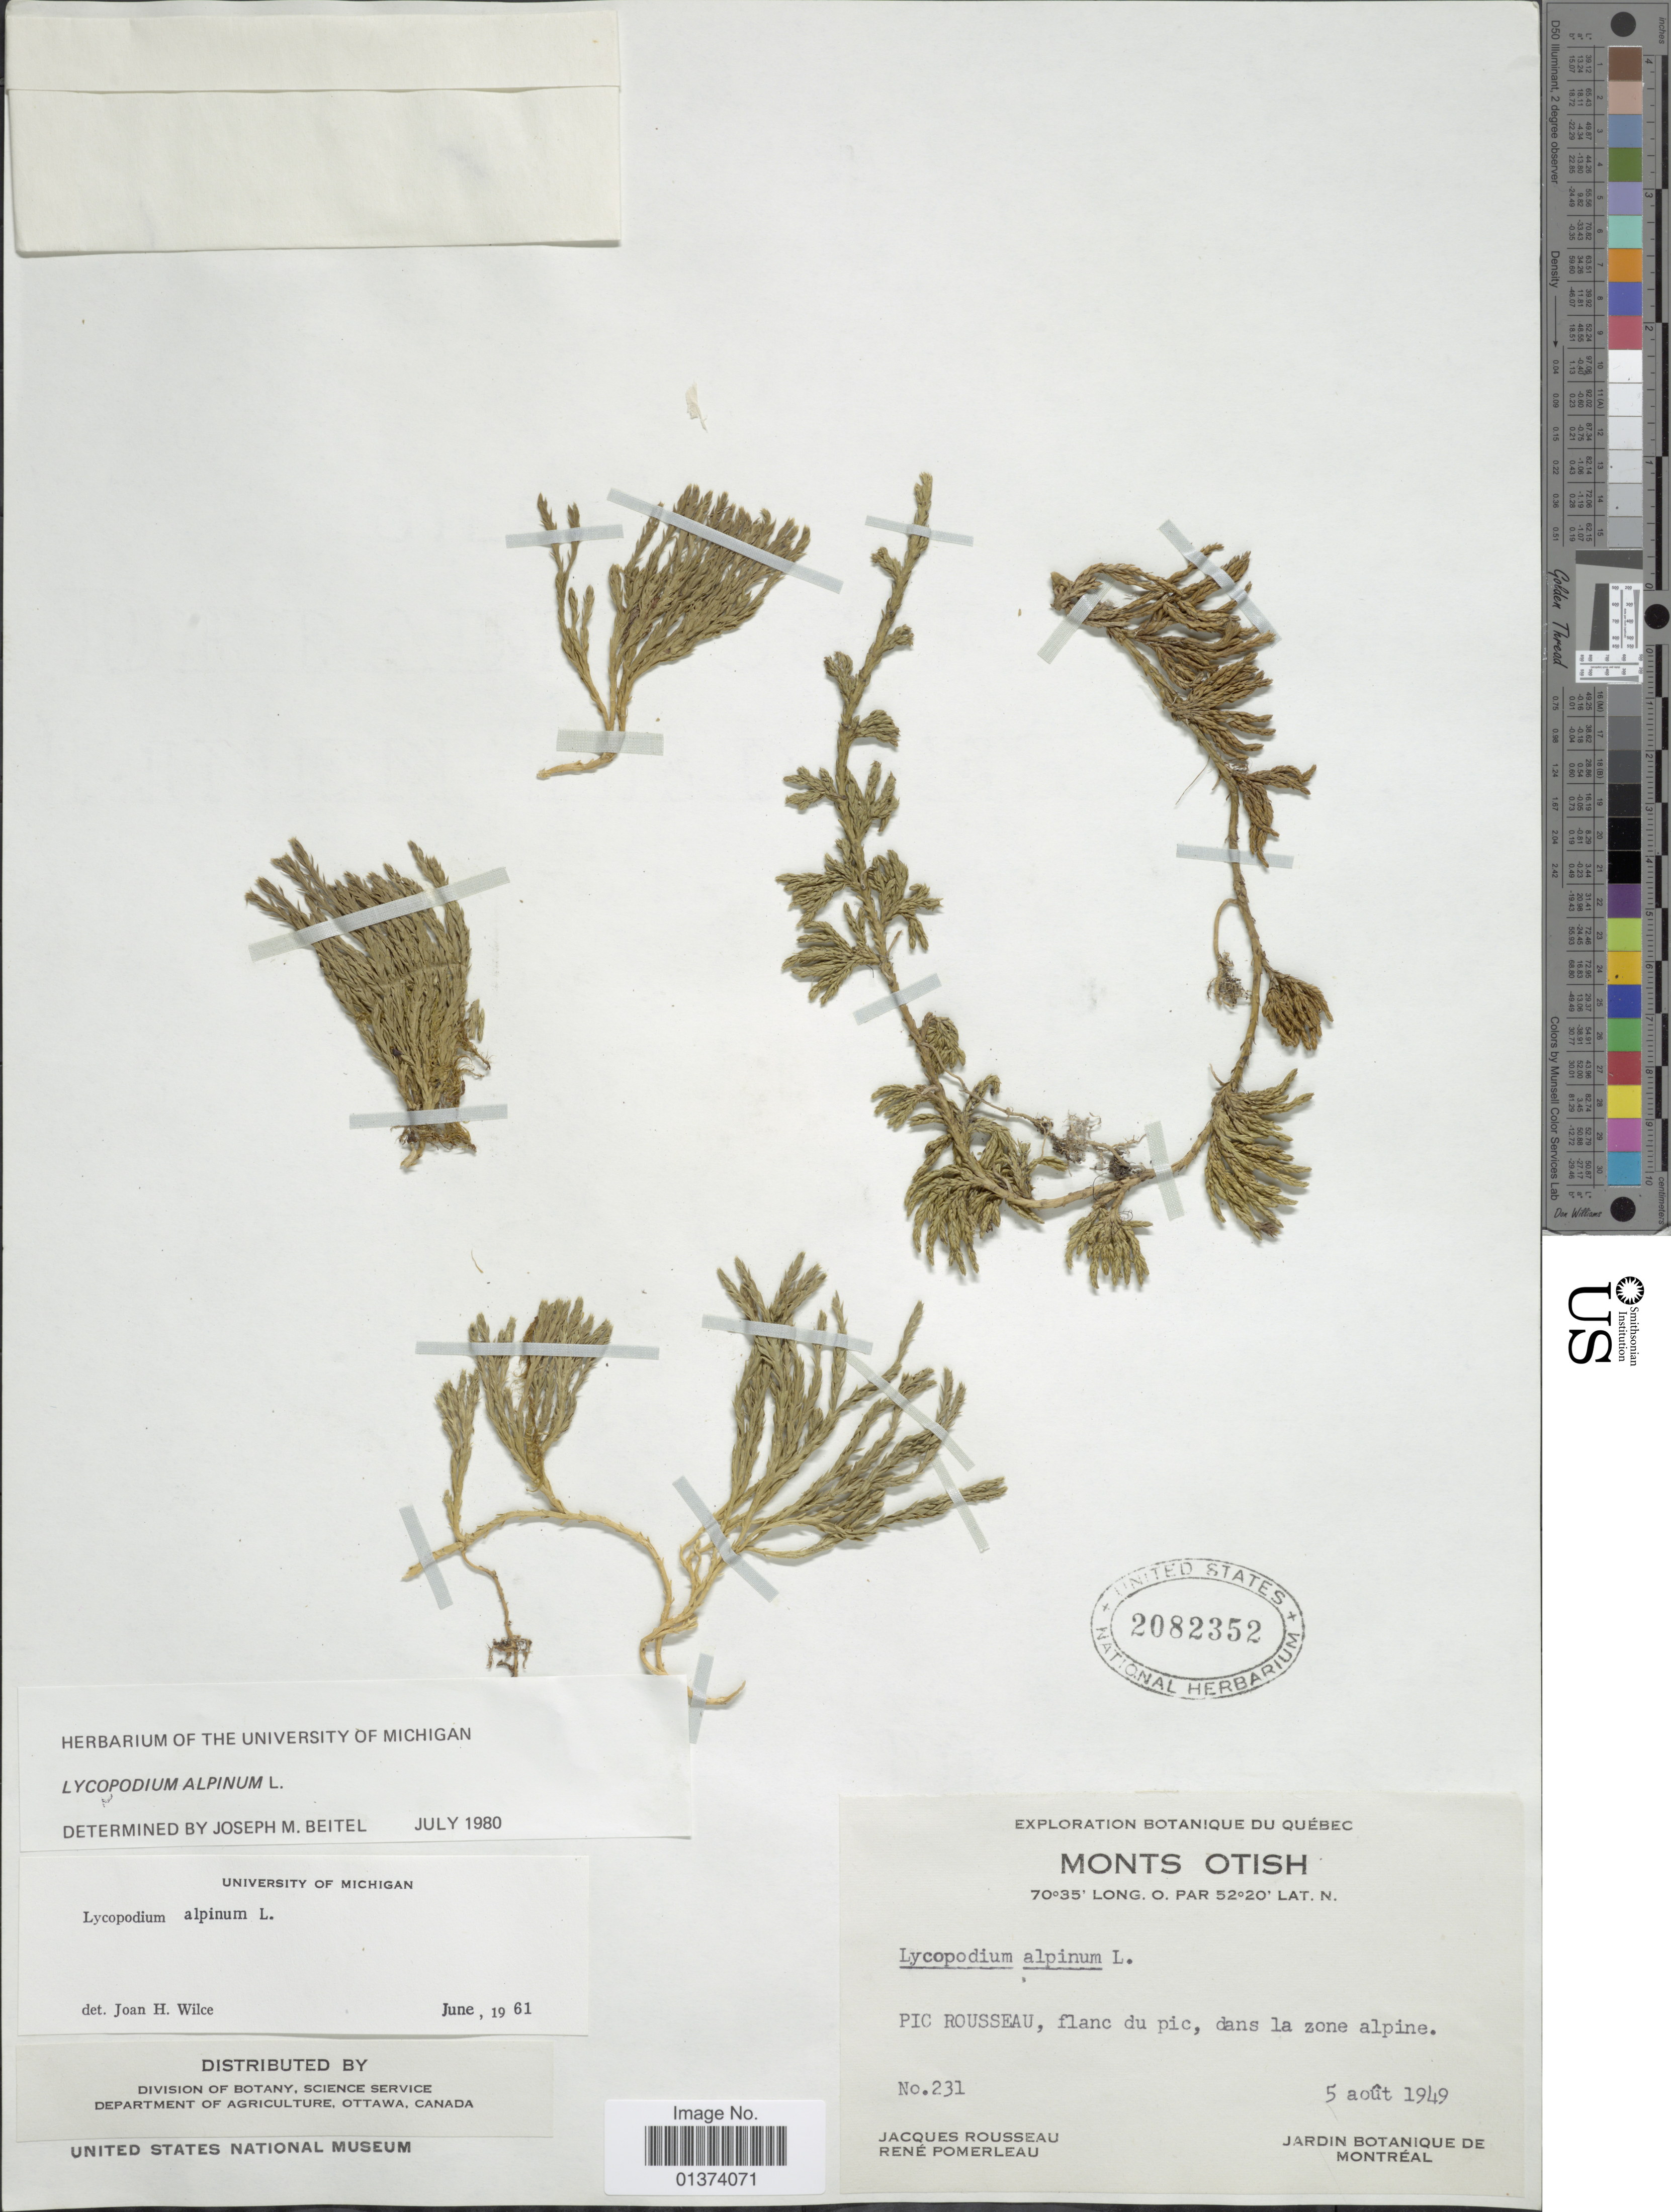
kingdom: Plantae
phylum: Tracheophyta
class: Lycopodiopsida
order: Lycopodiales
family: Lycopodiaceae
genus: Diphasiastrum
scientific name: Diphasiastrum alpinum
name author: (L.) Holub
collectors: J. Rousseau & R. Pomerleau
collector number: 231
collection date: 1949-08-05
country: Canada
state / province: Quebec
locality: Monts Otish, Pic Rousseau, flanc du pic, dans la zone alpine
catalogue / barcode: US 2082352